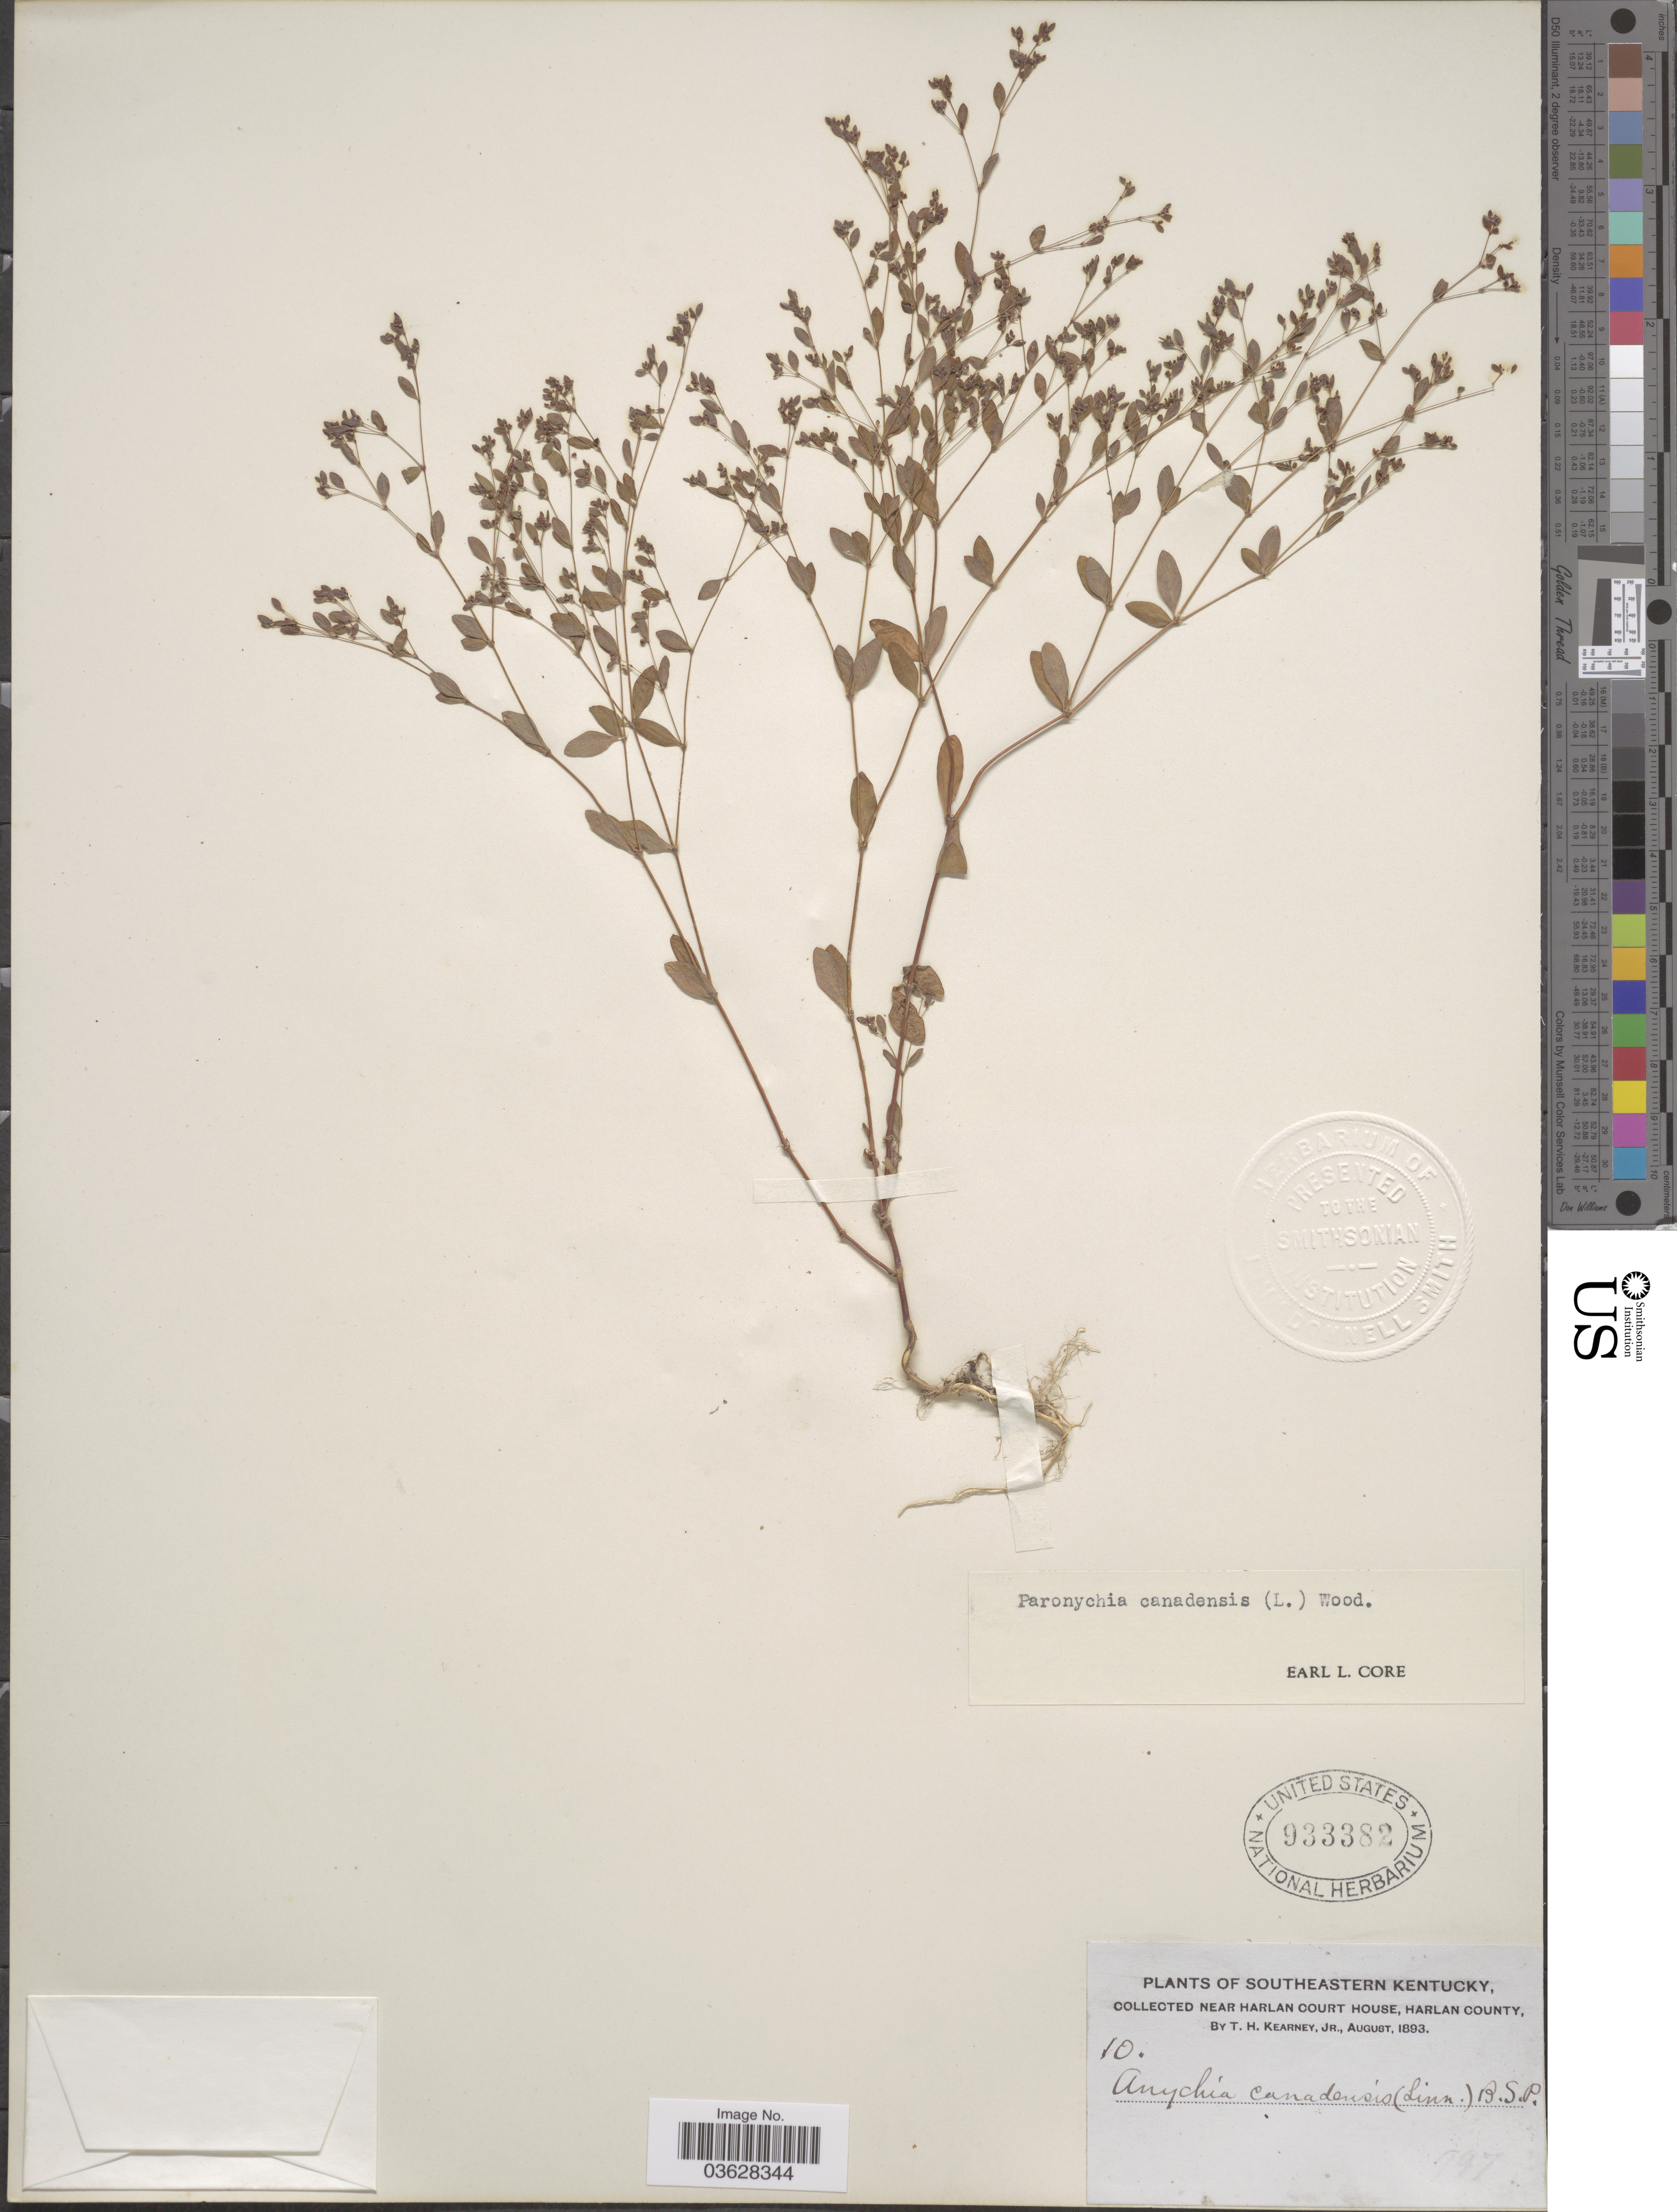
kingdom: Plantae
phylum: Tracheophyta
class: Magnoliopsida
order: Caryophyllales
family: Caryophyllaceae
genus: Paronychia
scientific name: Paronychia canadensis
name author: (L.) Alph. Wood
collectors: T. H. Kearney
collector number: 10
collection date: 1893-08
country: United States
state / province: Kentucky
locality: Southeastern Kentucky. Near Harlan Court House, Harlan County.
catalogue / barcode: US 933382